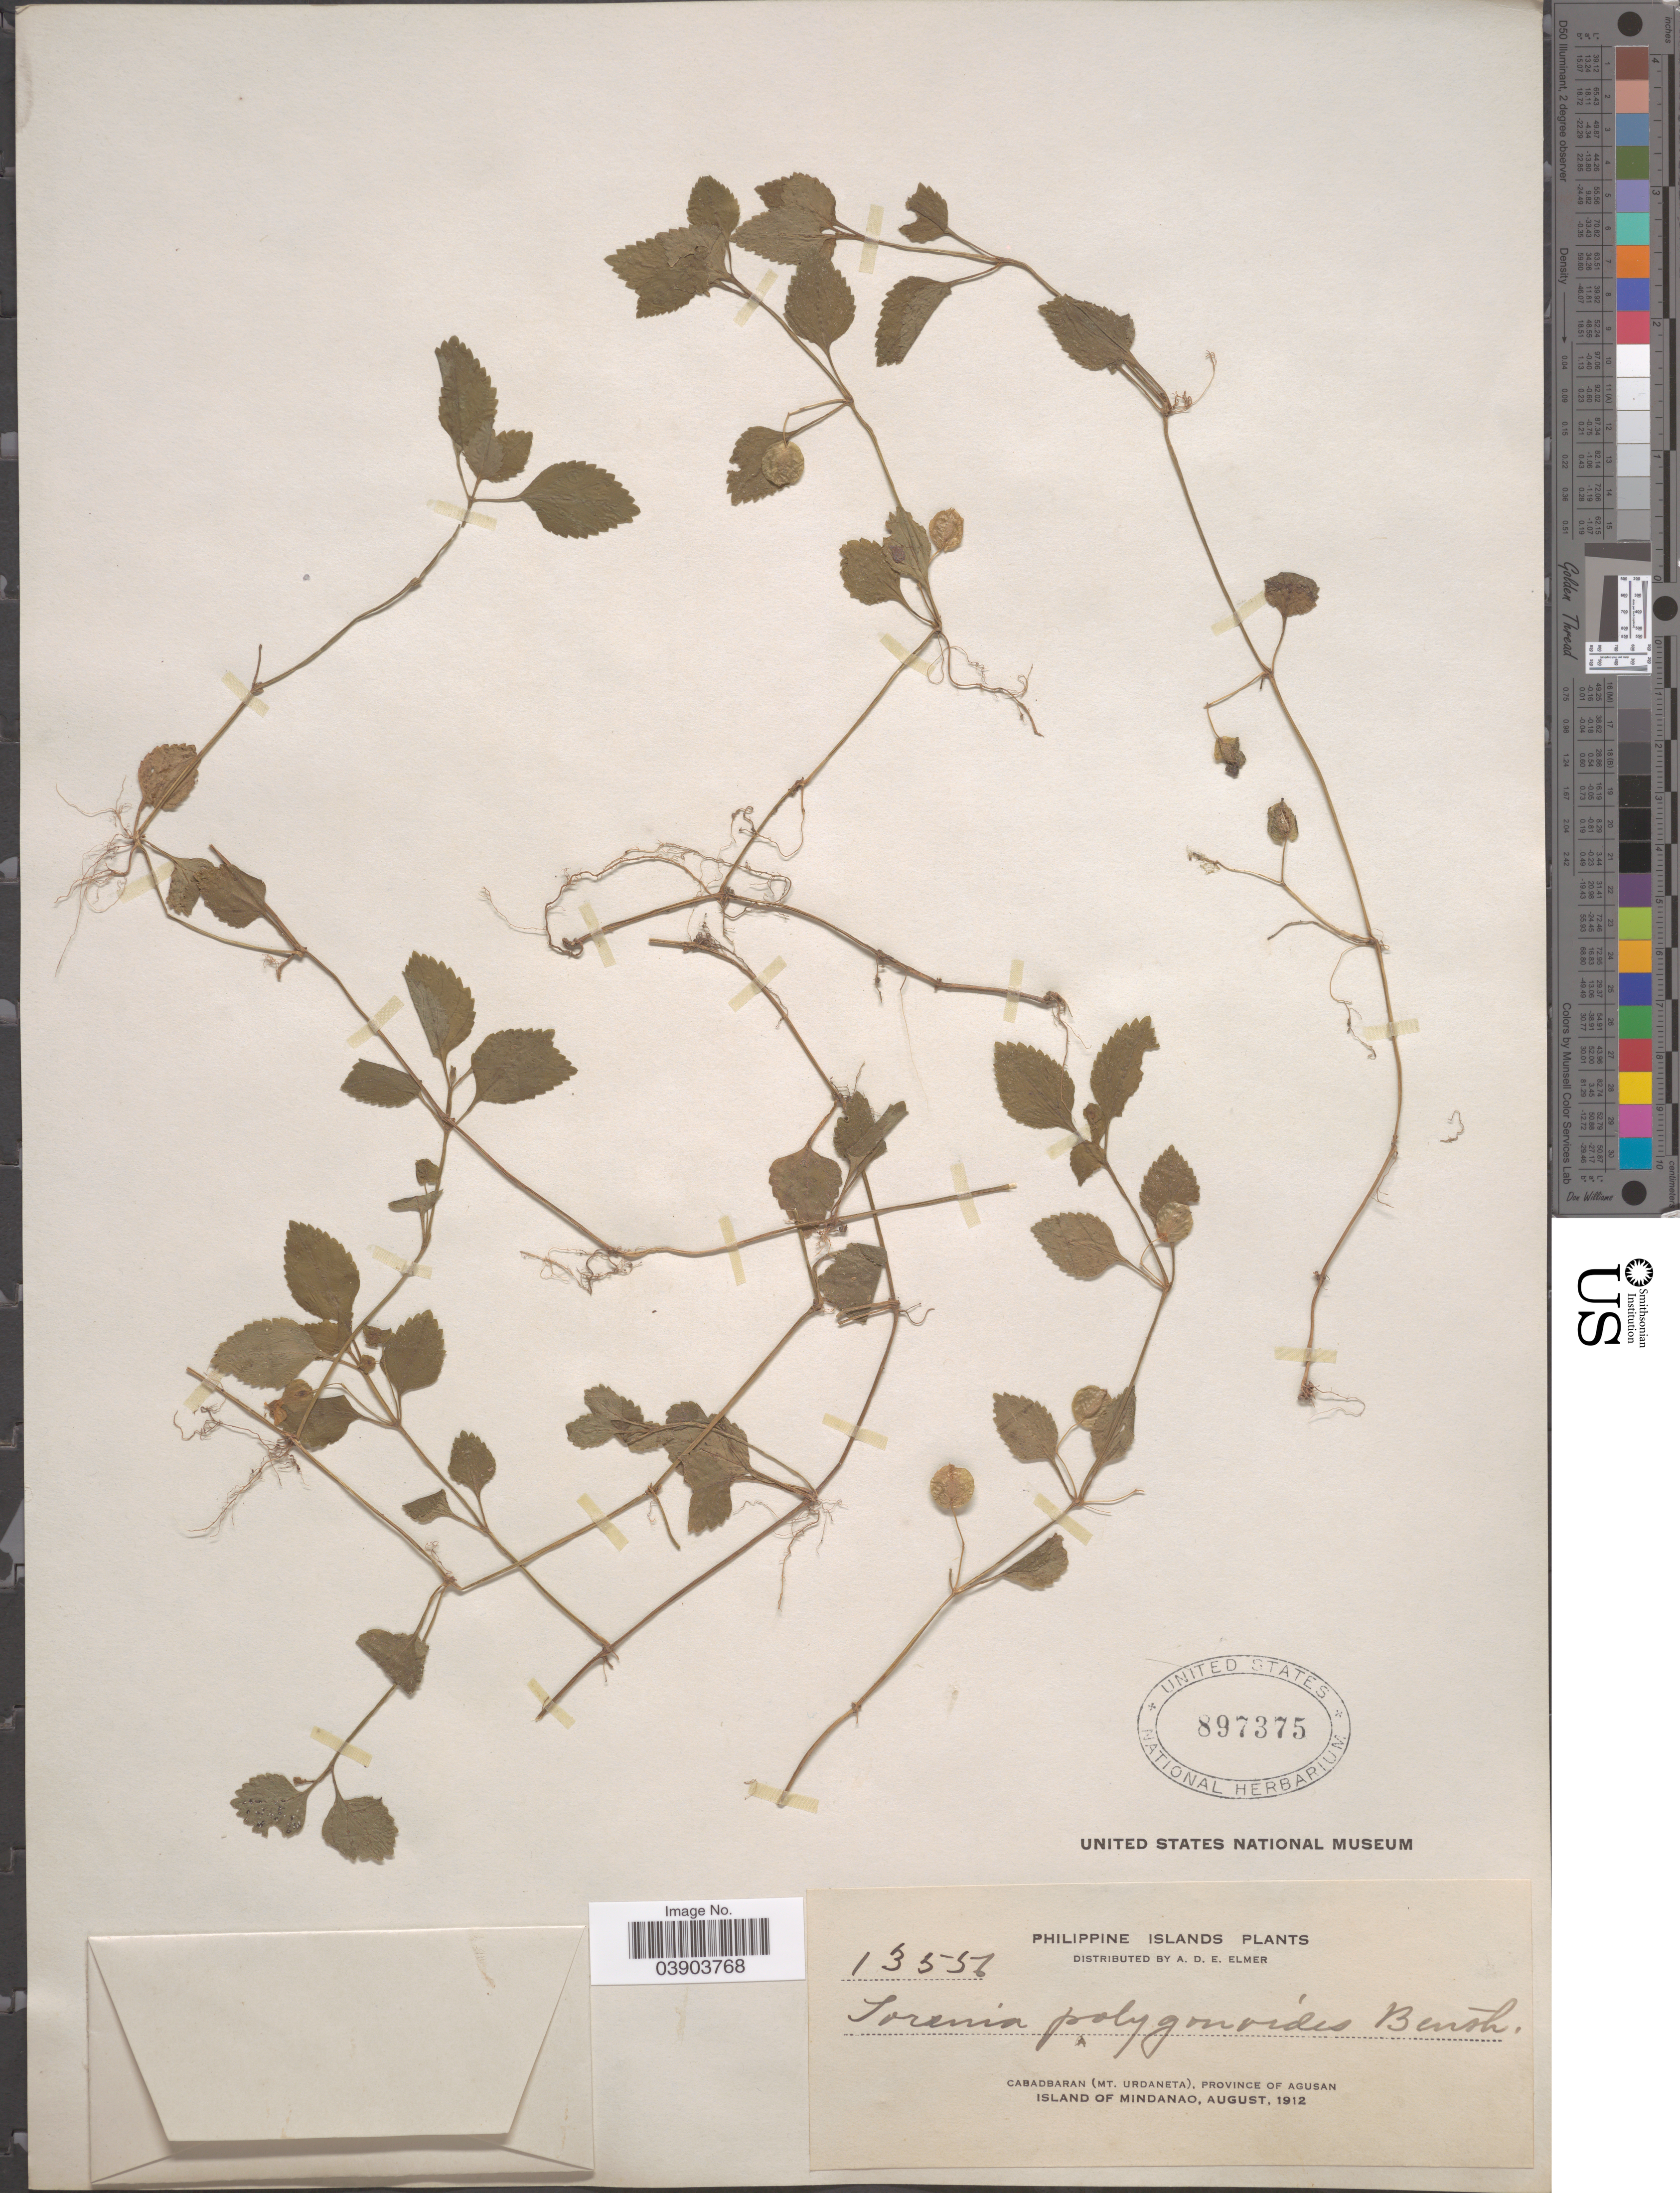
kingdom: Plantae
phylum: Tracheophyta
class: Magnoliopsida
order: Lamiales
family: Linderniaceae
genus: Torenia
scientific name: Torenia polygonoides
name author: Benth.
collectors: A. D. E. Elmer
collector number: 13556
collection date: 1912-08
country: Philippines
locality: Philippine Islands. Cabadbaran (Mt. Urdaneta), Province of Agusan. Island of Mindanao.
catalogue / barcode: US 897375